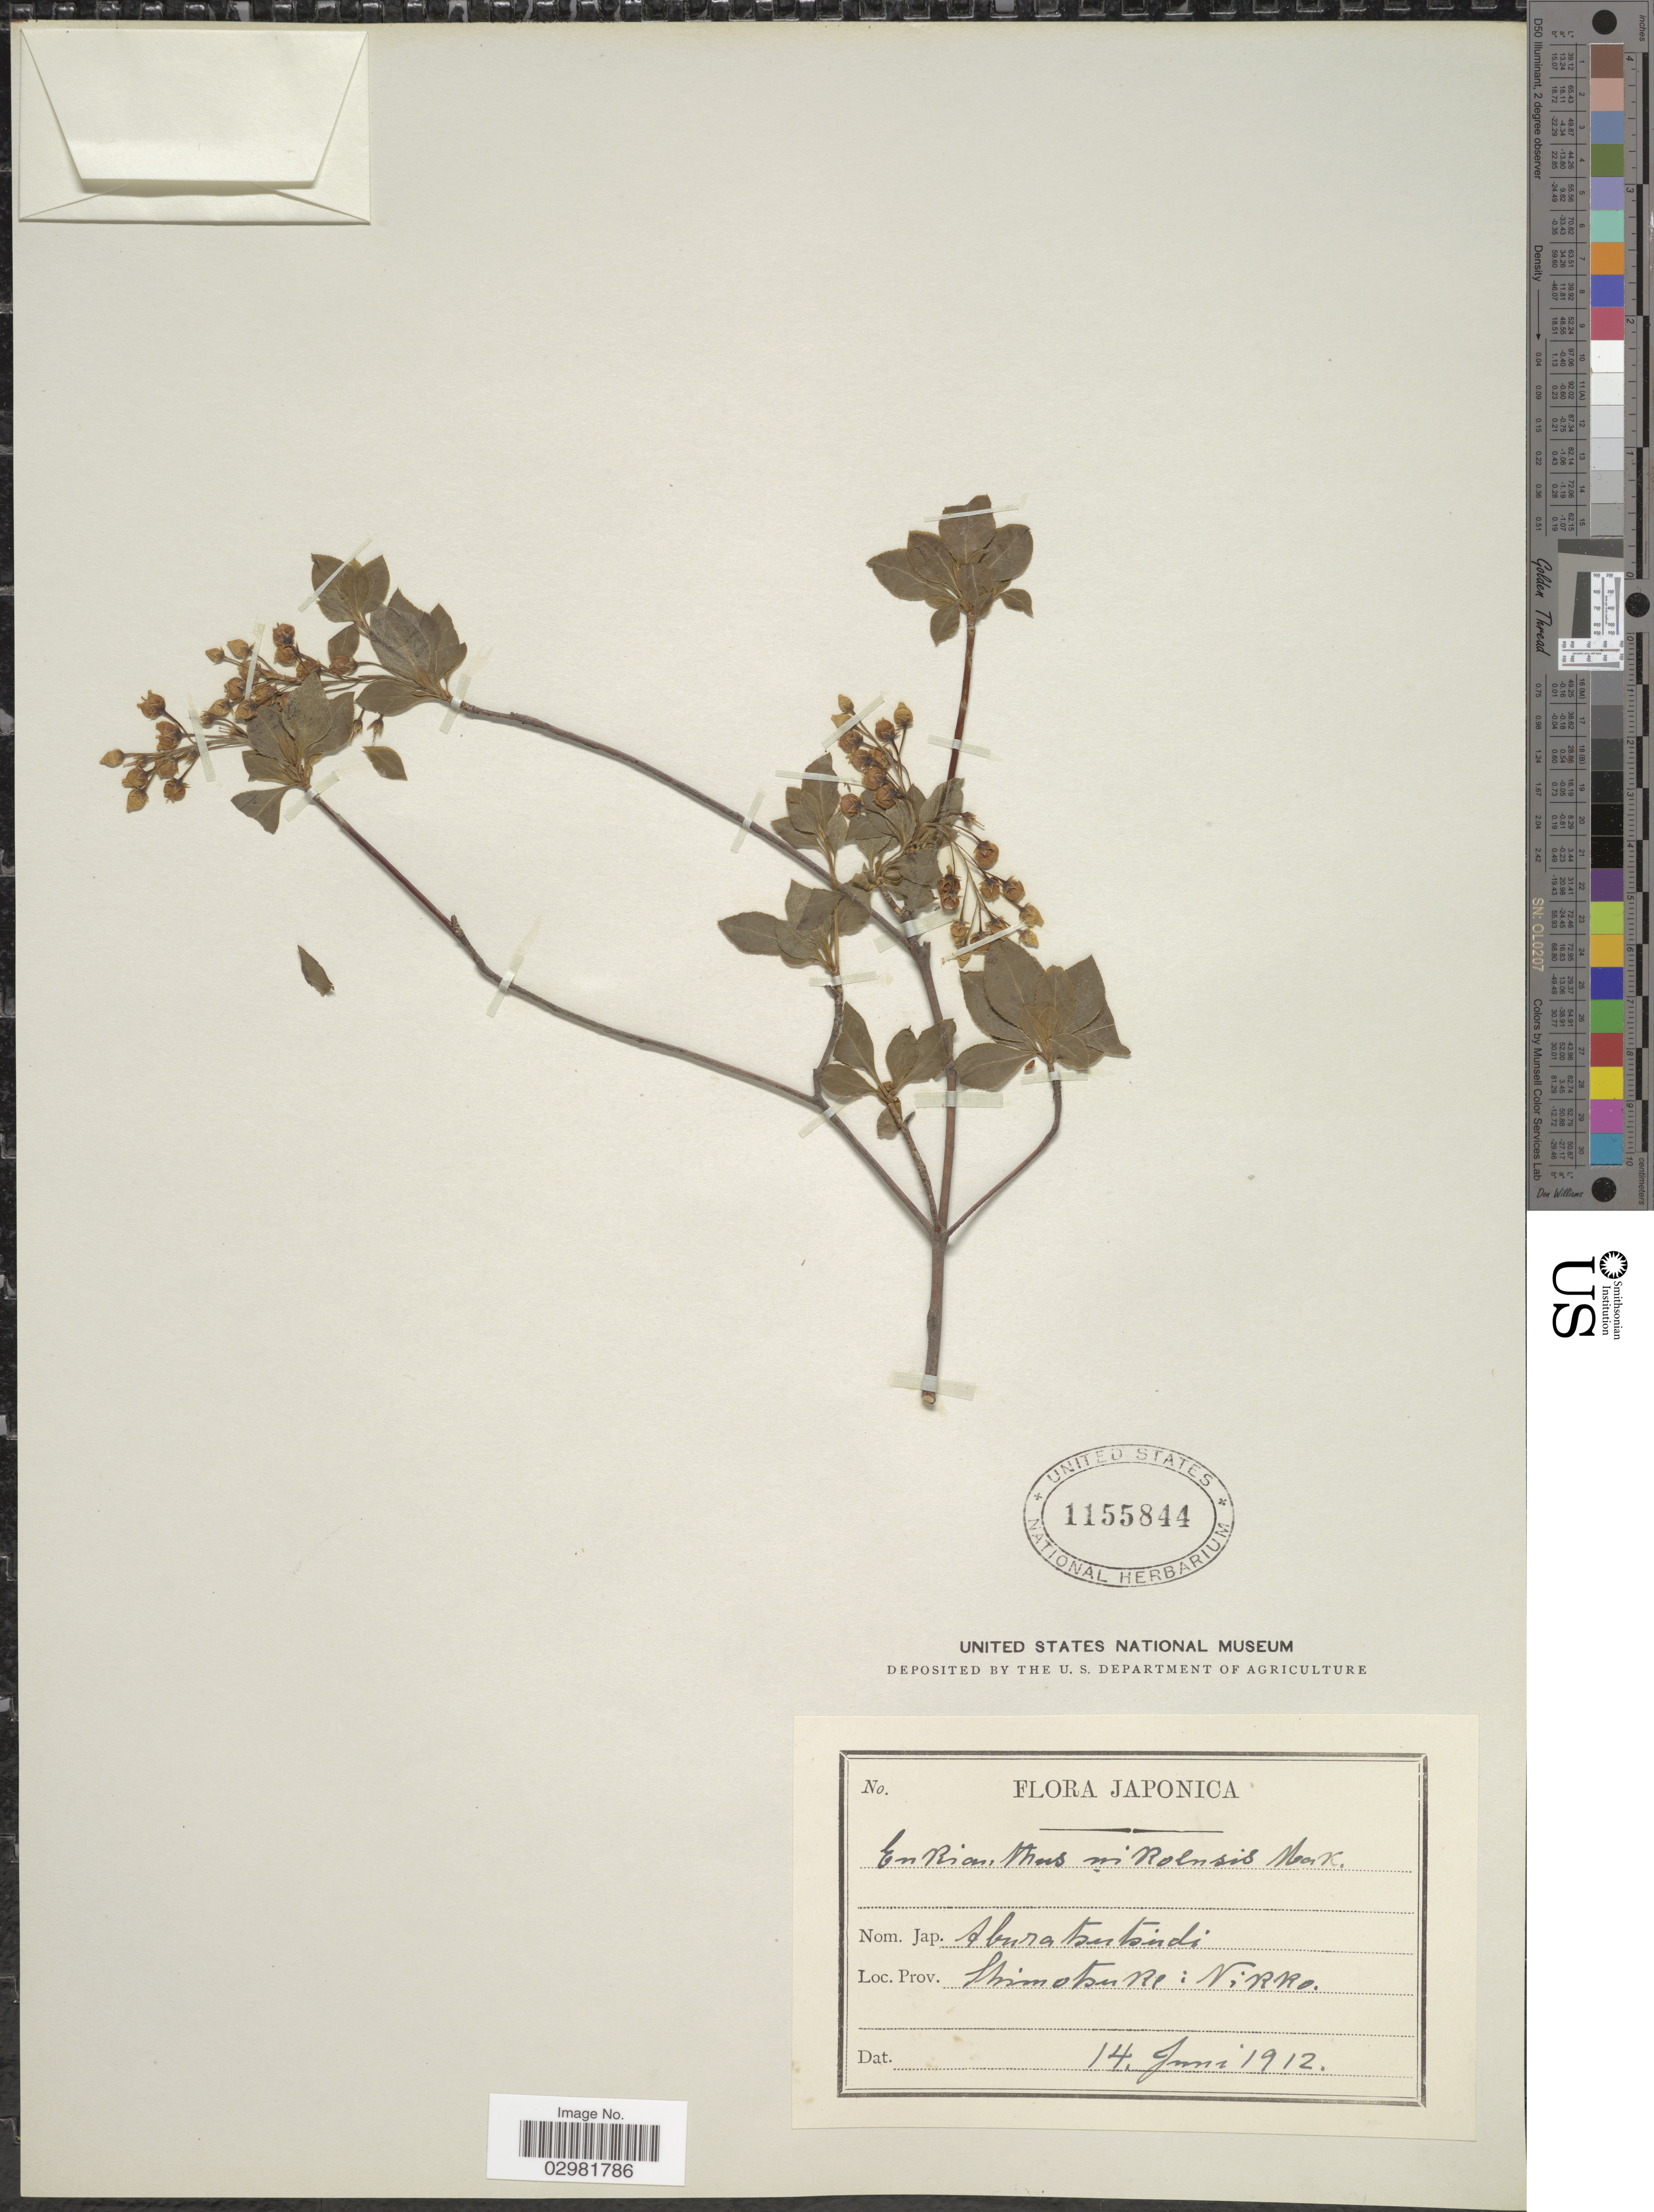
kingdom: Plantae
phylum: Tracheophyta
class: Magnoliopsida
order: Ericales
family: Ericaceae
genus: Enkianthus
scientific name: Enkianthus nikoensis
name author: (Miq.) Makino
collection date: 1912-06-14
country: Japan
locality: Japonica. Shimotsukt: Nikko.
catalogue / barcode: US 1155844